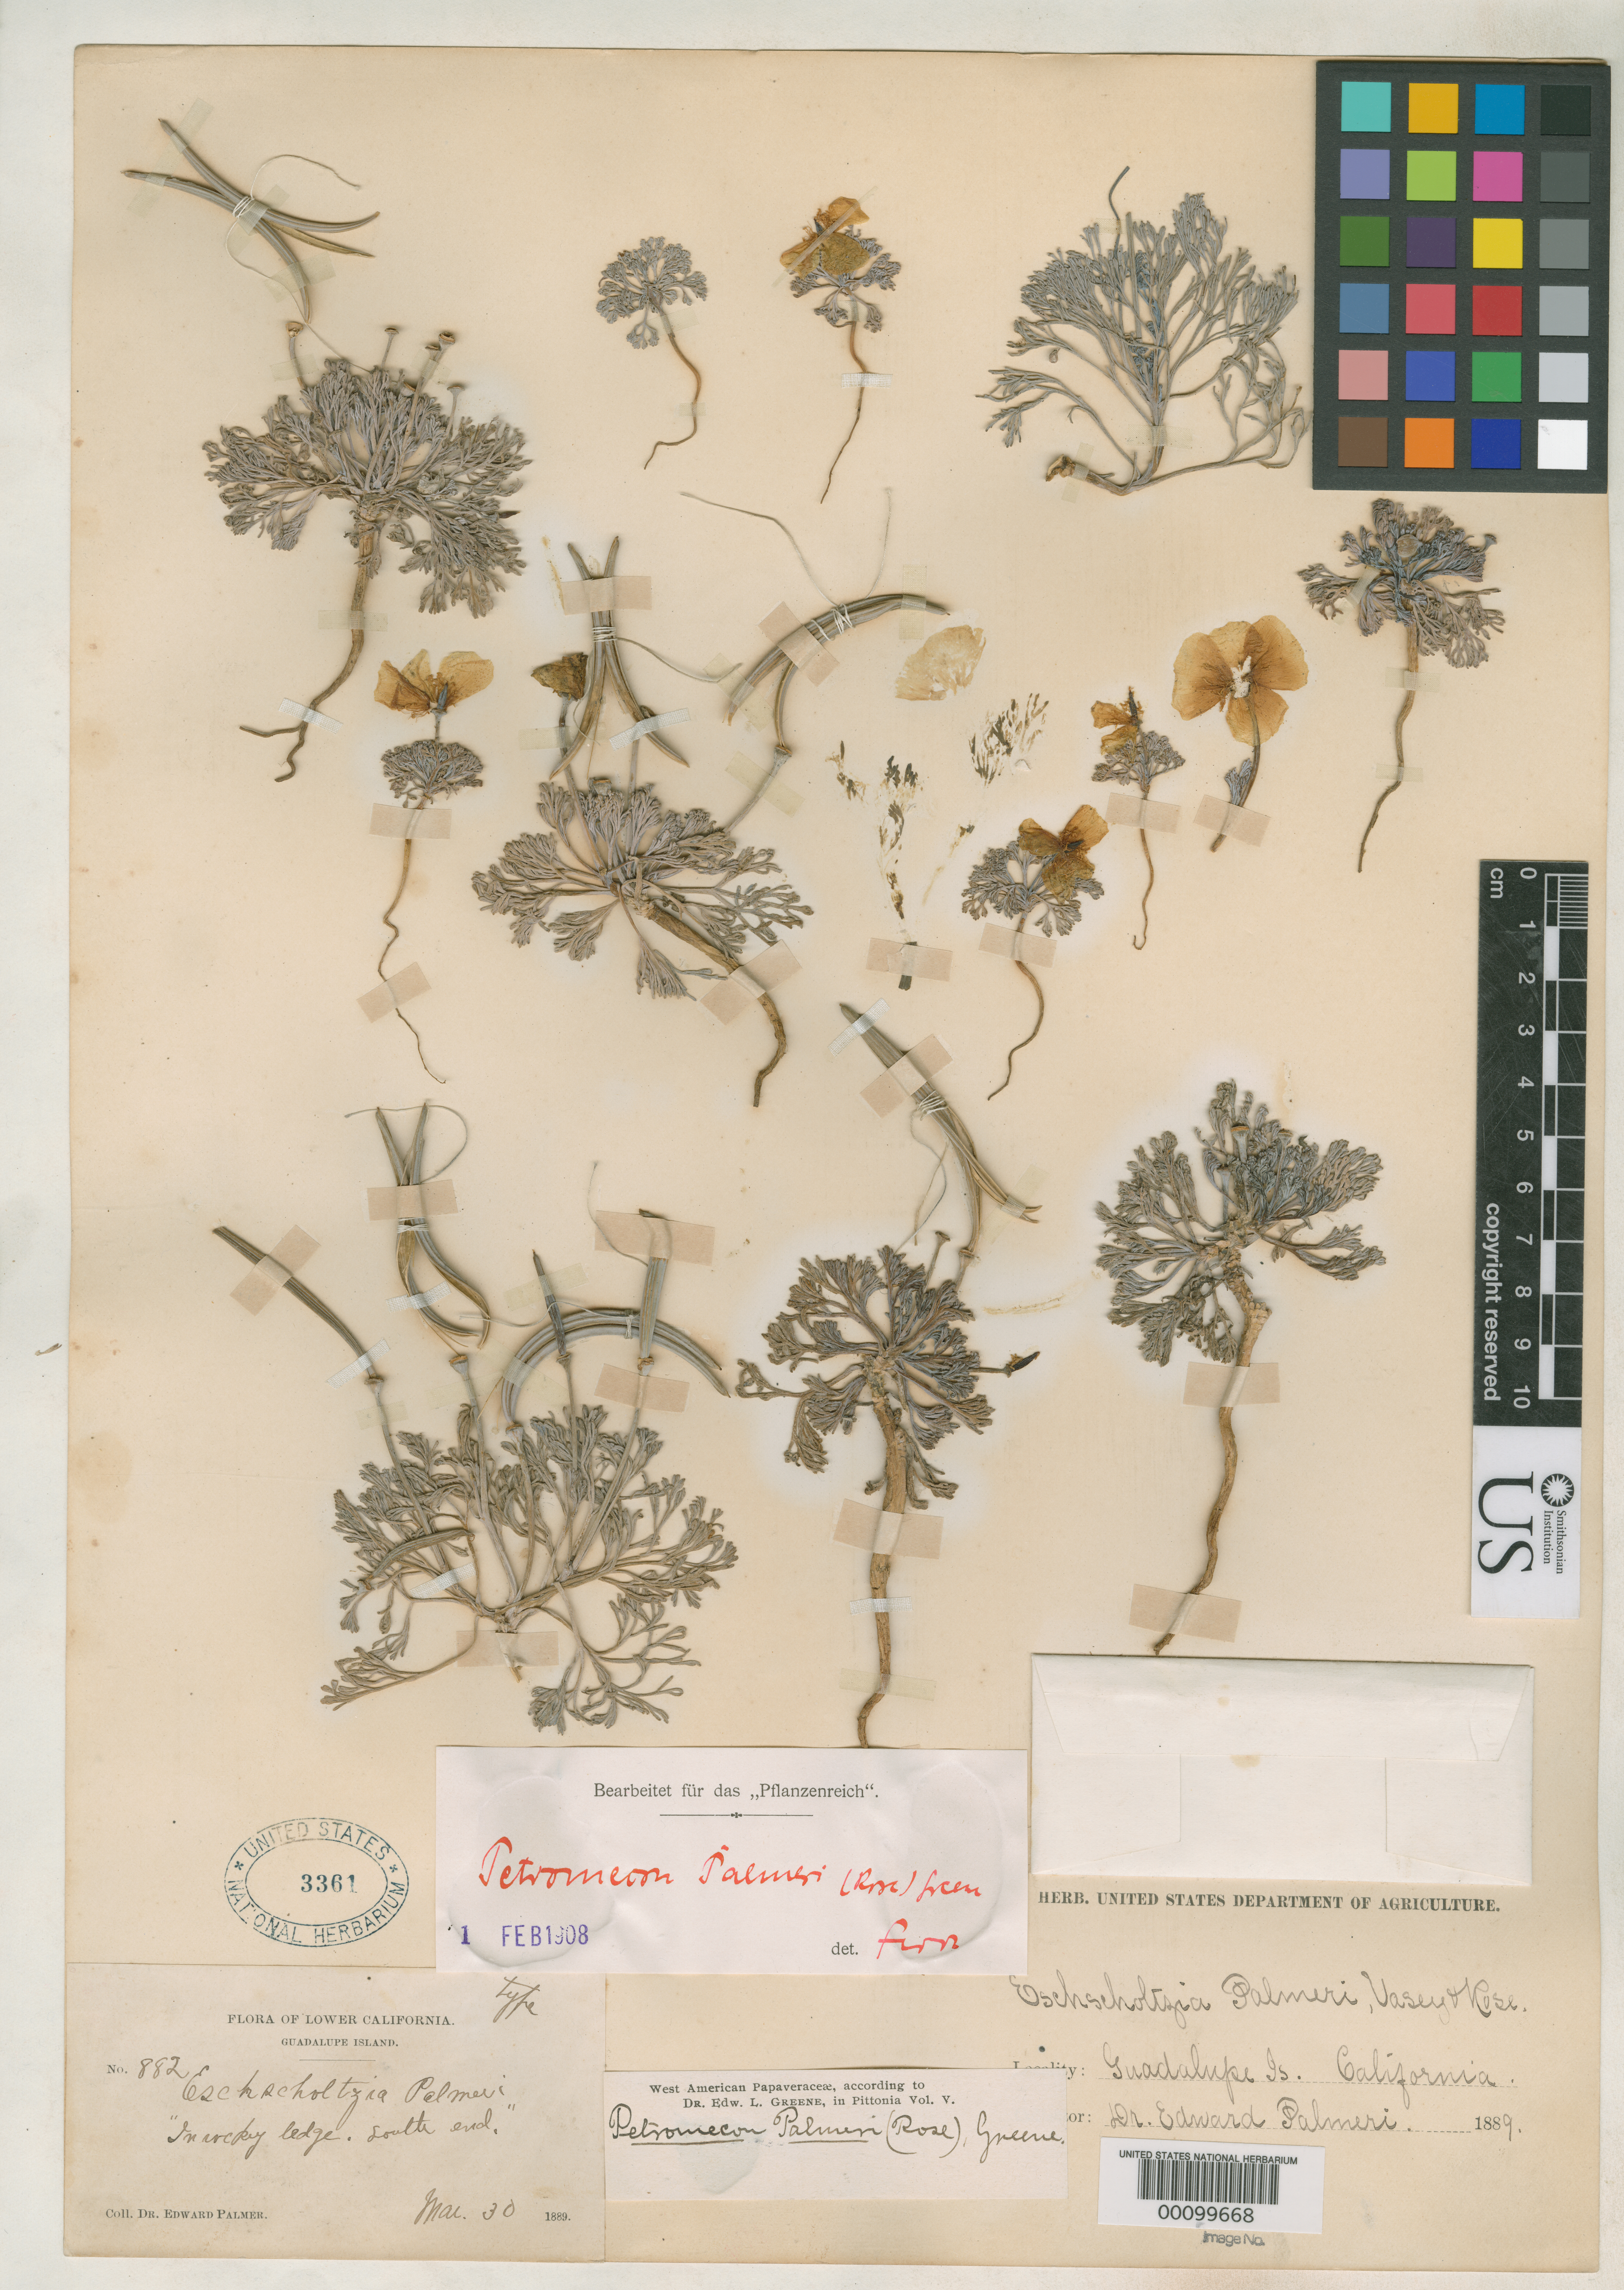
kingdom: Plantae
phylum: Tracheophyta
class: Magnoliopsida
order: Ranunculales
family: Papaveraceae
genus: Eschscholzia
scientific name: Eschscholzia palmeri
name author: Rose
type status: Type Collection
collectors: E. Palmer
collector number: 882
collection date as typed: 30 Mar 1889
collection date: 1889-03-30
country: Mexico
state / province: Baja California Norte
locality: South end of Guadelupe Island.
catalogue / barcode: US 3361